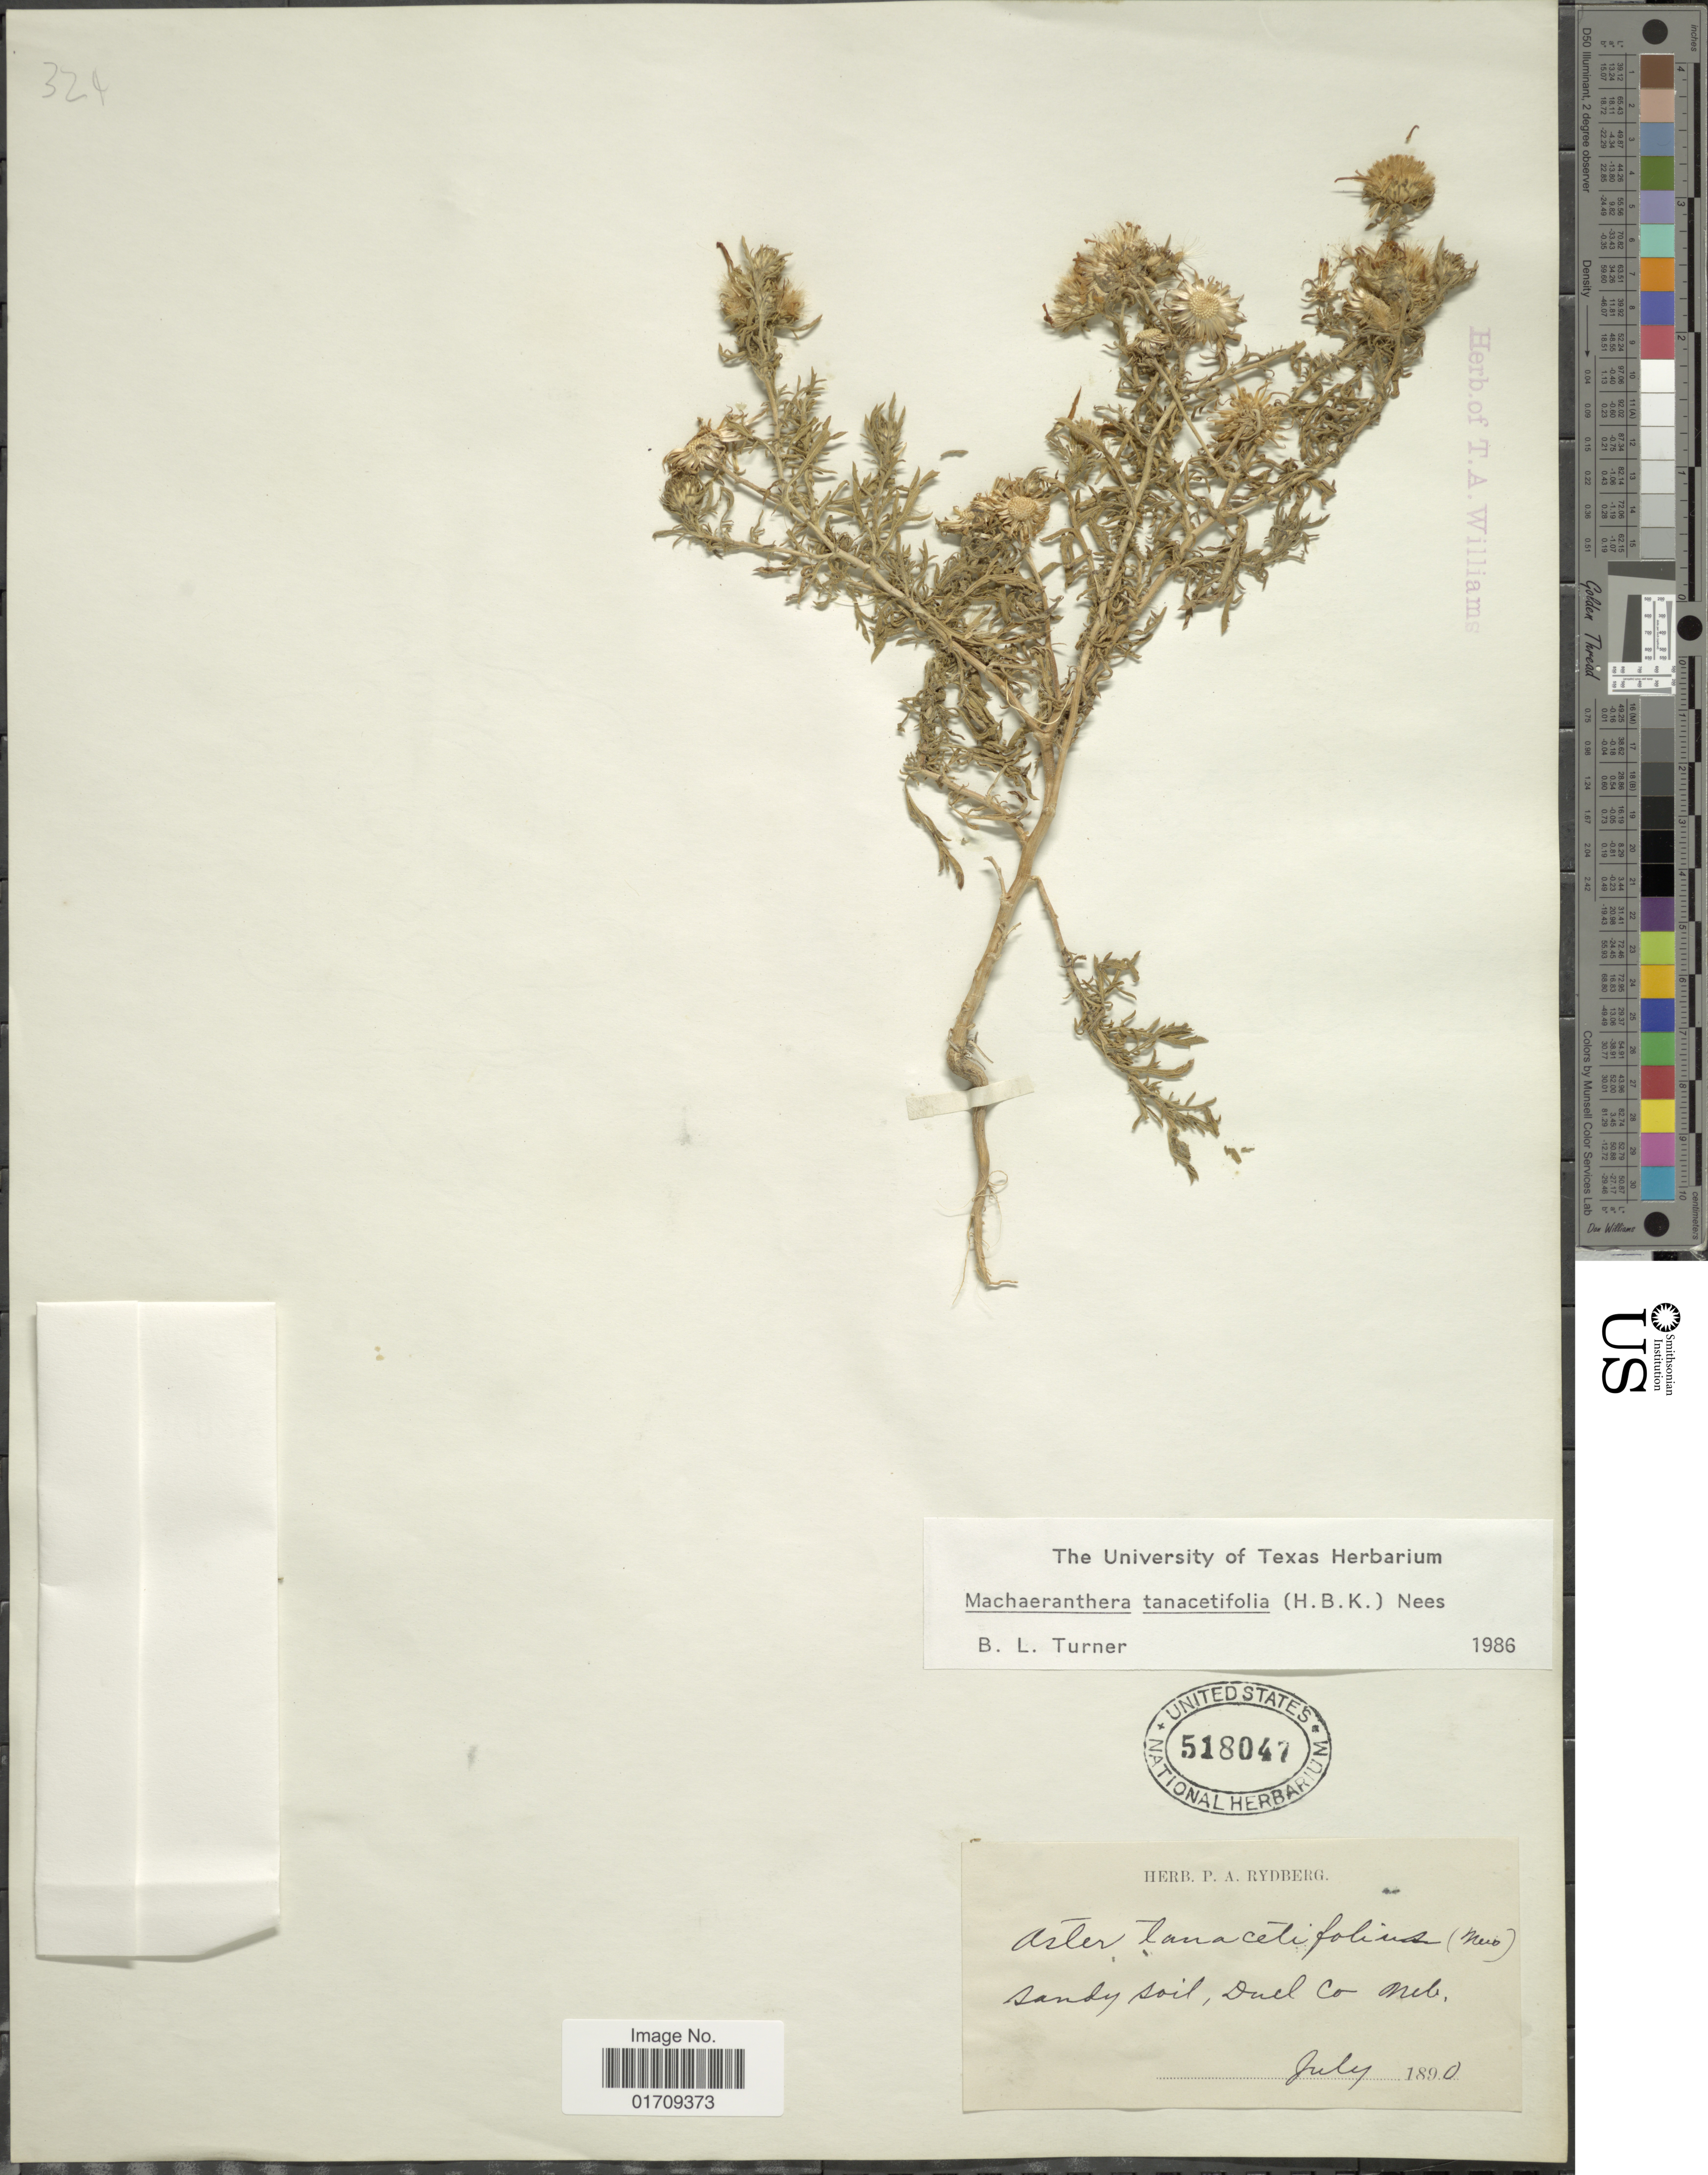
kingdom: Plantae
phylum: Tracheophyta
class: Magnoliopsida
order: Asterales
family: Asteraceae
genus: Machaeranthera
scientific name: Machaeranthera tanacetifolia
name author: (Kunth) Nees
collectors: ex herb. P. A. Rydberg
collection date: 1890-07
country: United States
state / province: Nebraska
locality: Deuel Co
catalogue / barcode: US 518047